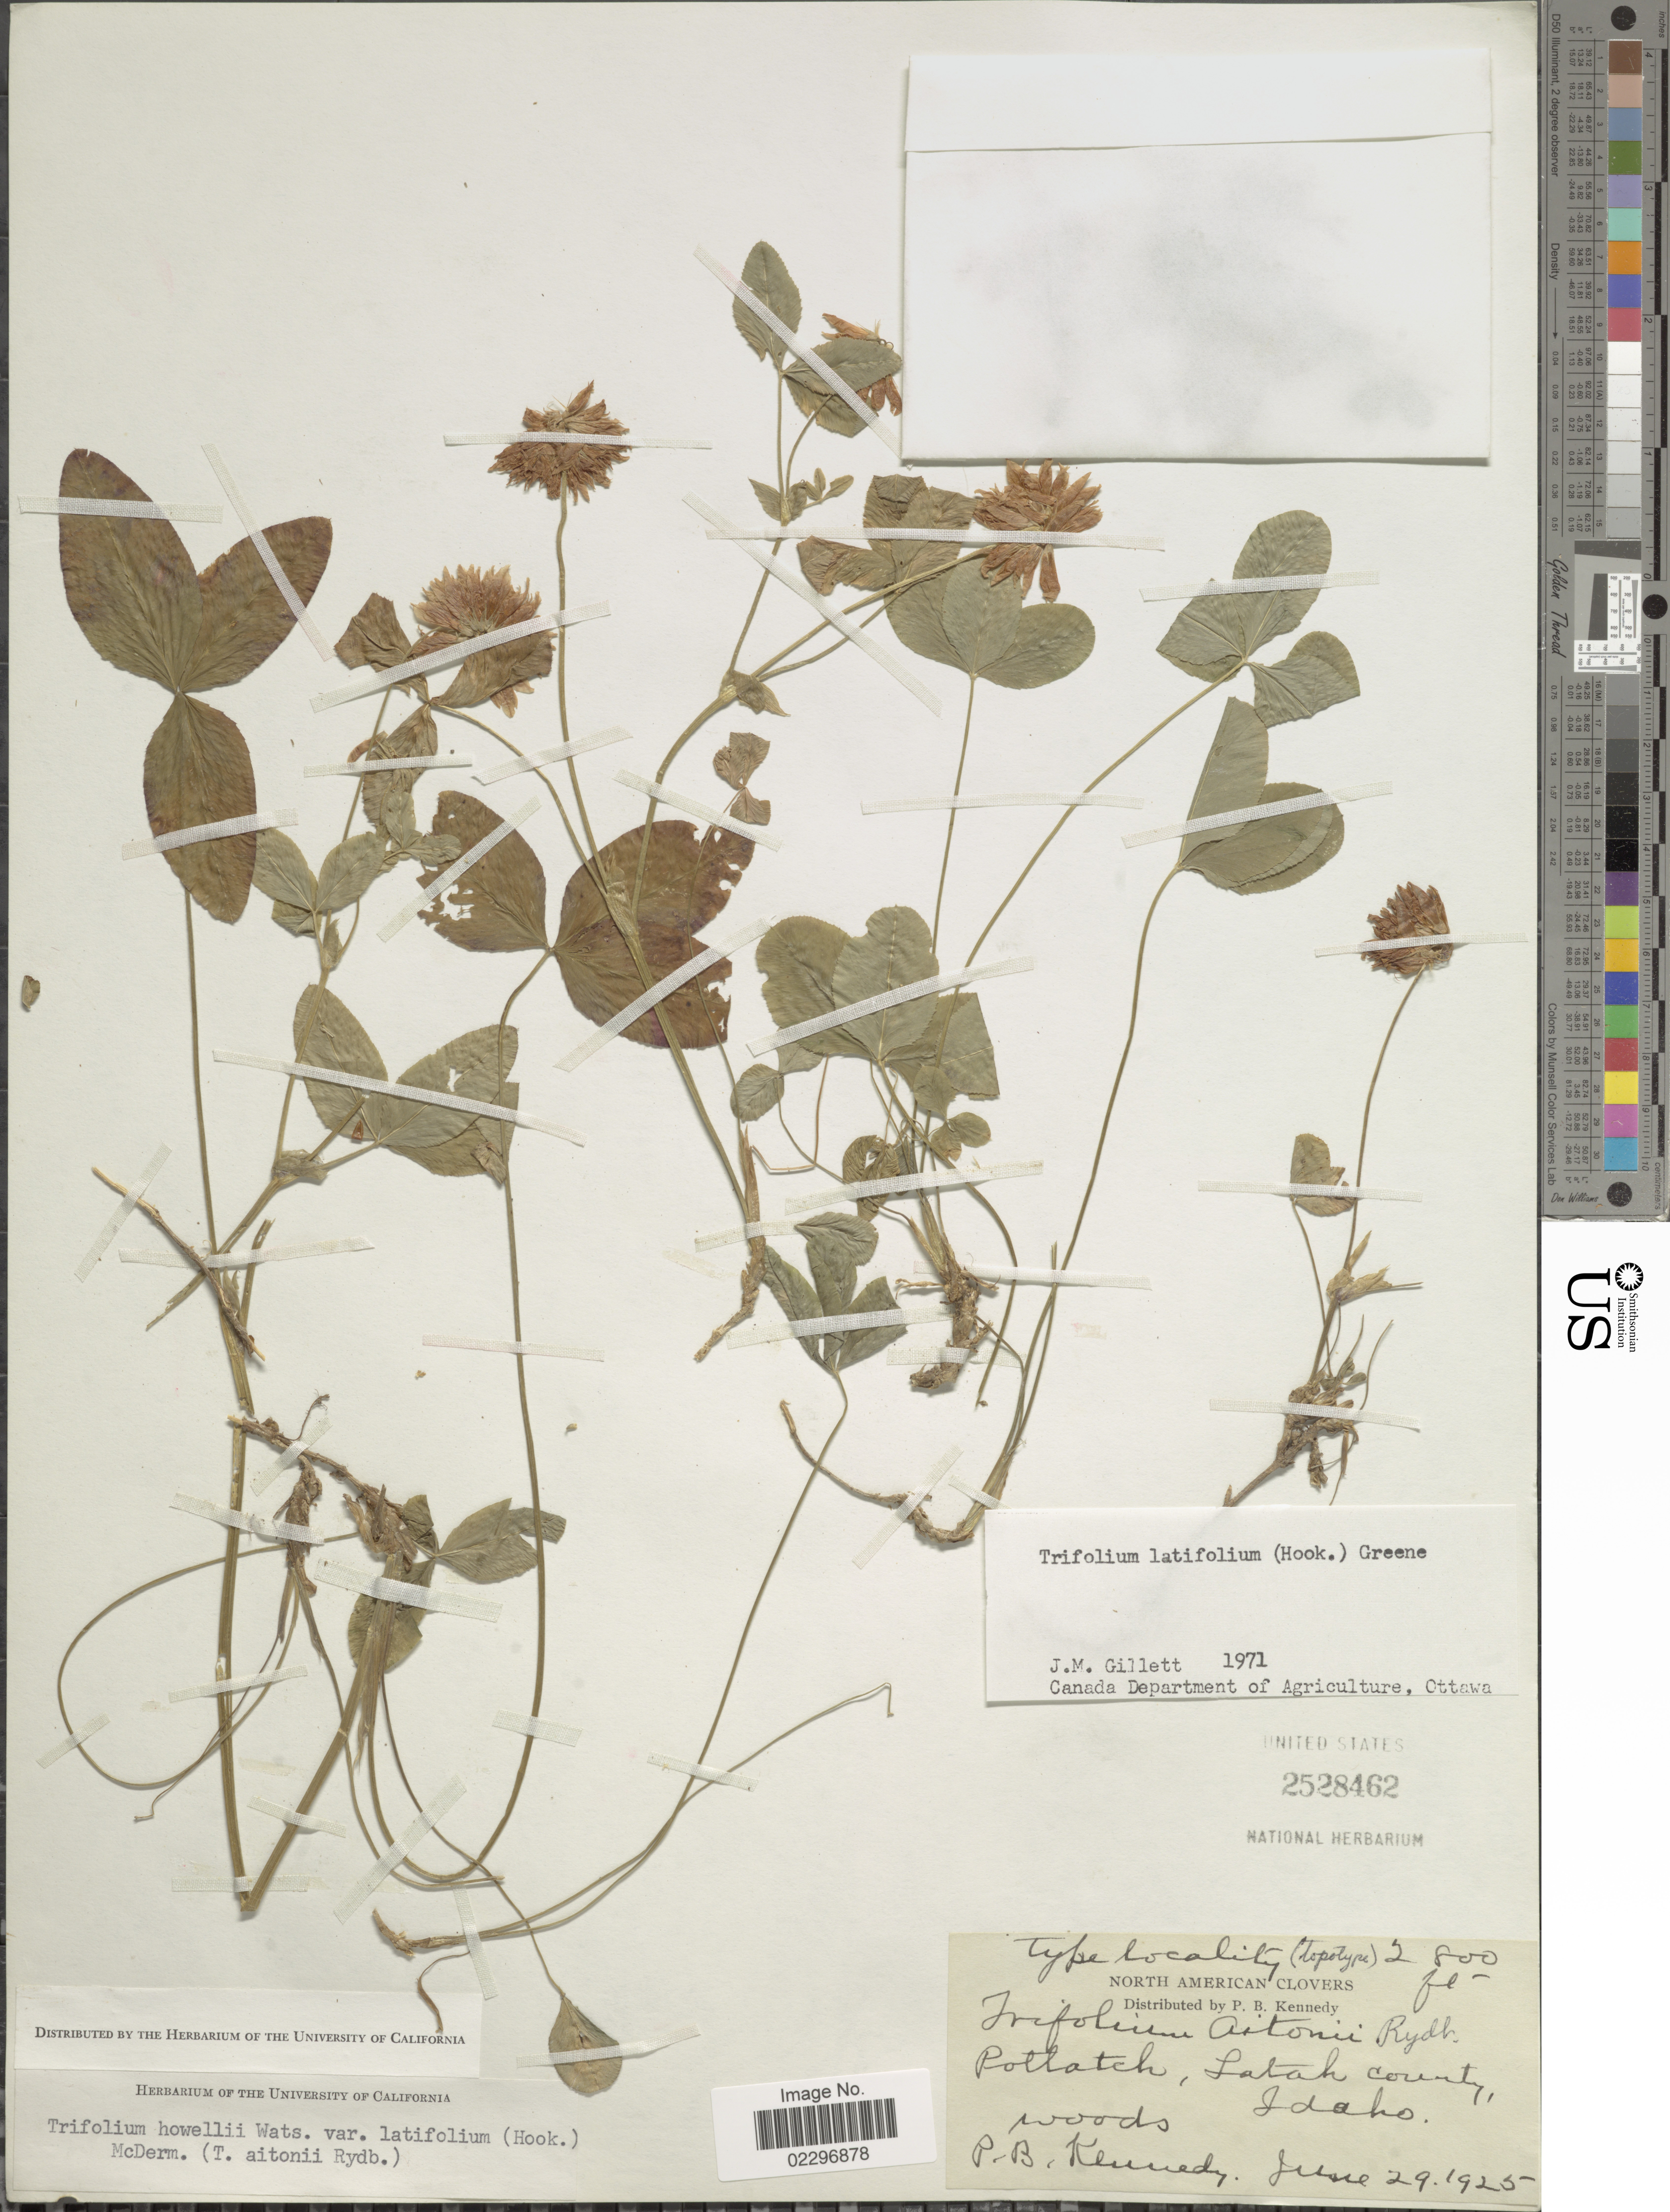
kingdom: Plantae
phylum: Tracheophyta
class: Magnoliopsida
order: Fabales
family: Fabaceae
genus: Trifolium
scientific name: Trifolium latifolium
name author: (Hook.) Greene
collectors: P. B. Kennedy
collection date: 1925-06-29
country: United States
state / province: Idaho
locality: North American Clovers, Pottacth, Latah county, woods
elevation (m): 853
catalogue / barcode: US 2528462